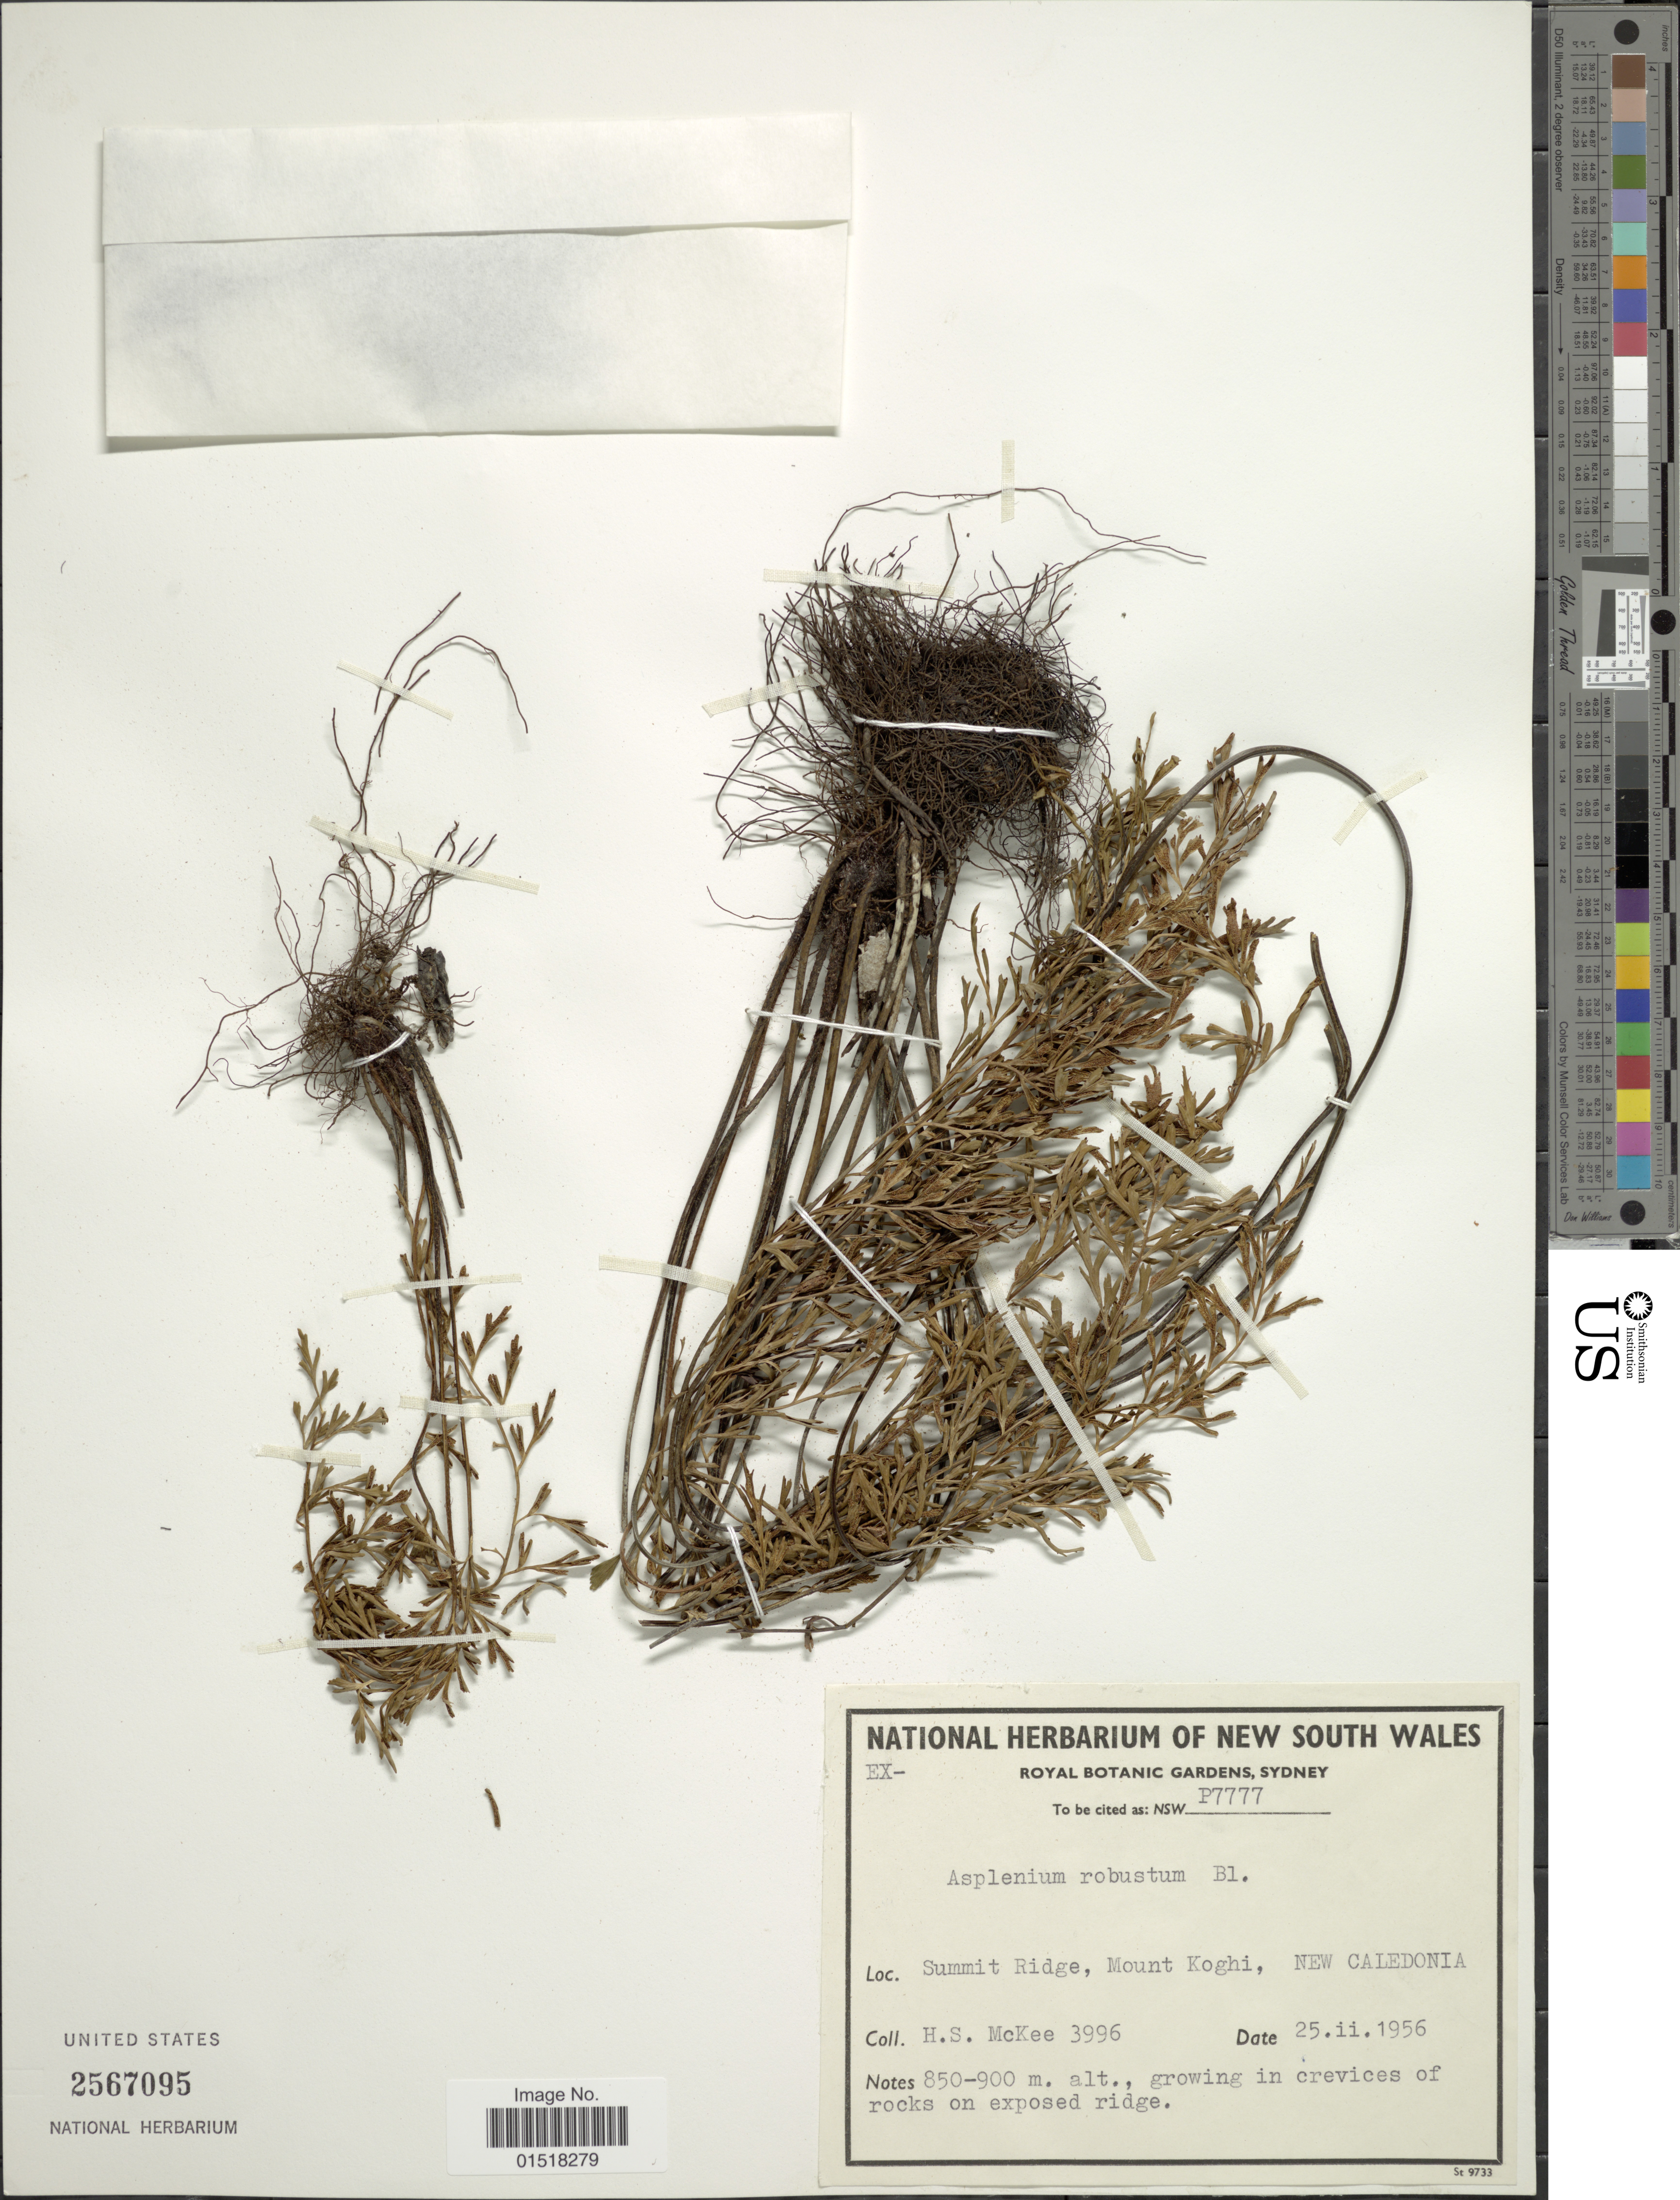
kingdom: Plantae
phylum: Tracheophyta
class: Polypodiopsida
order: Polypodiales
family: Aspleniaceae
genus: Asplenium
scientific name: Asplenium robustum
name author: Blume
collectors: H. S. McKee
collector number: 3996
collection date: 1956-02-25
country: New Caledonia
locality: Summit Ridge, Mount Koghi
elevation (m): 850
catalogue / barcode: US 2567095